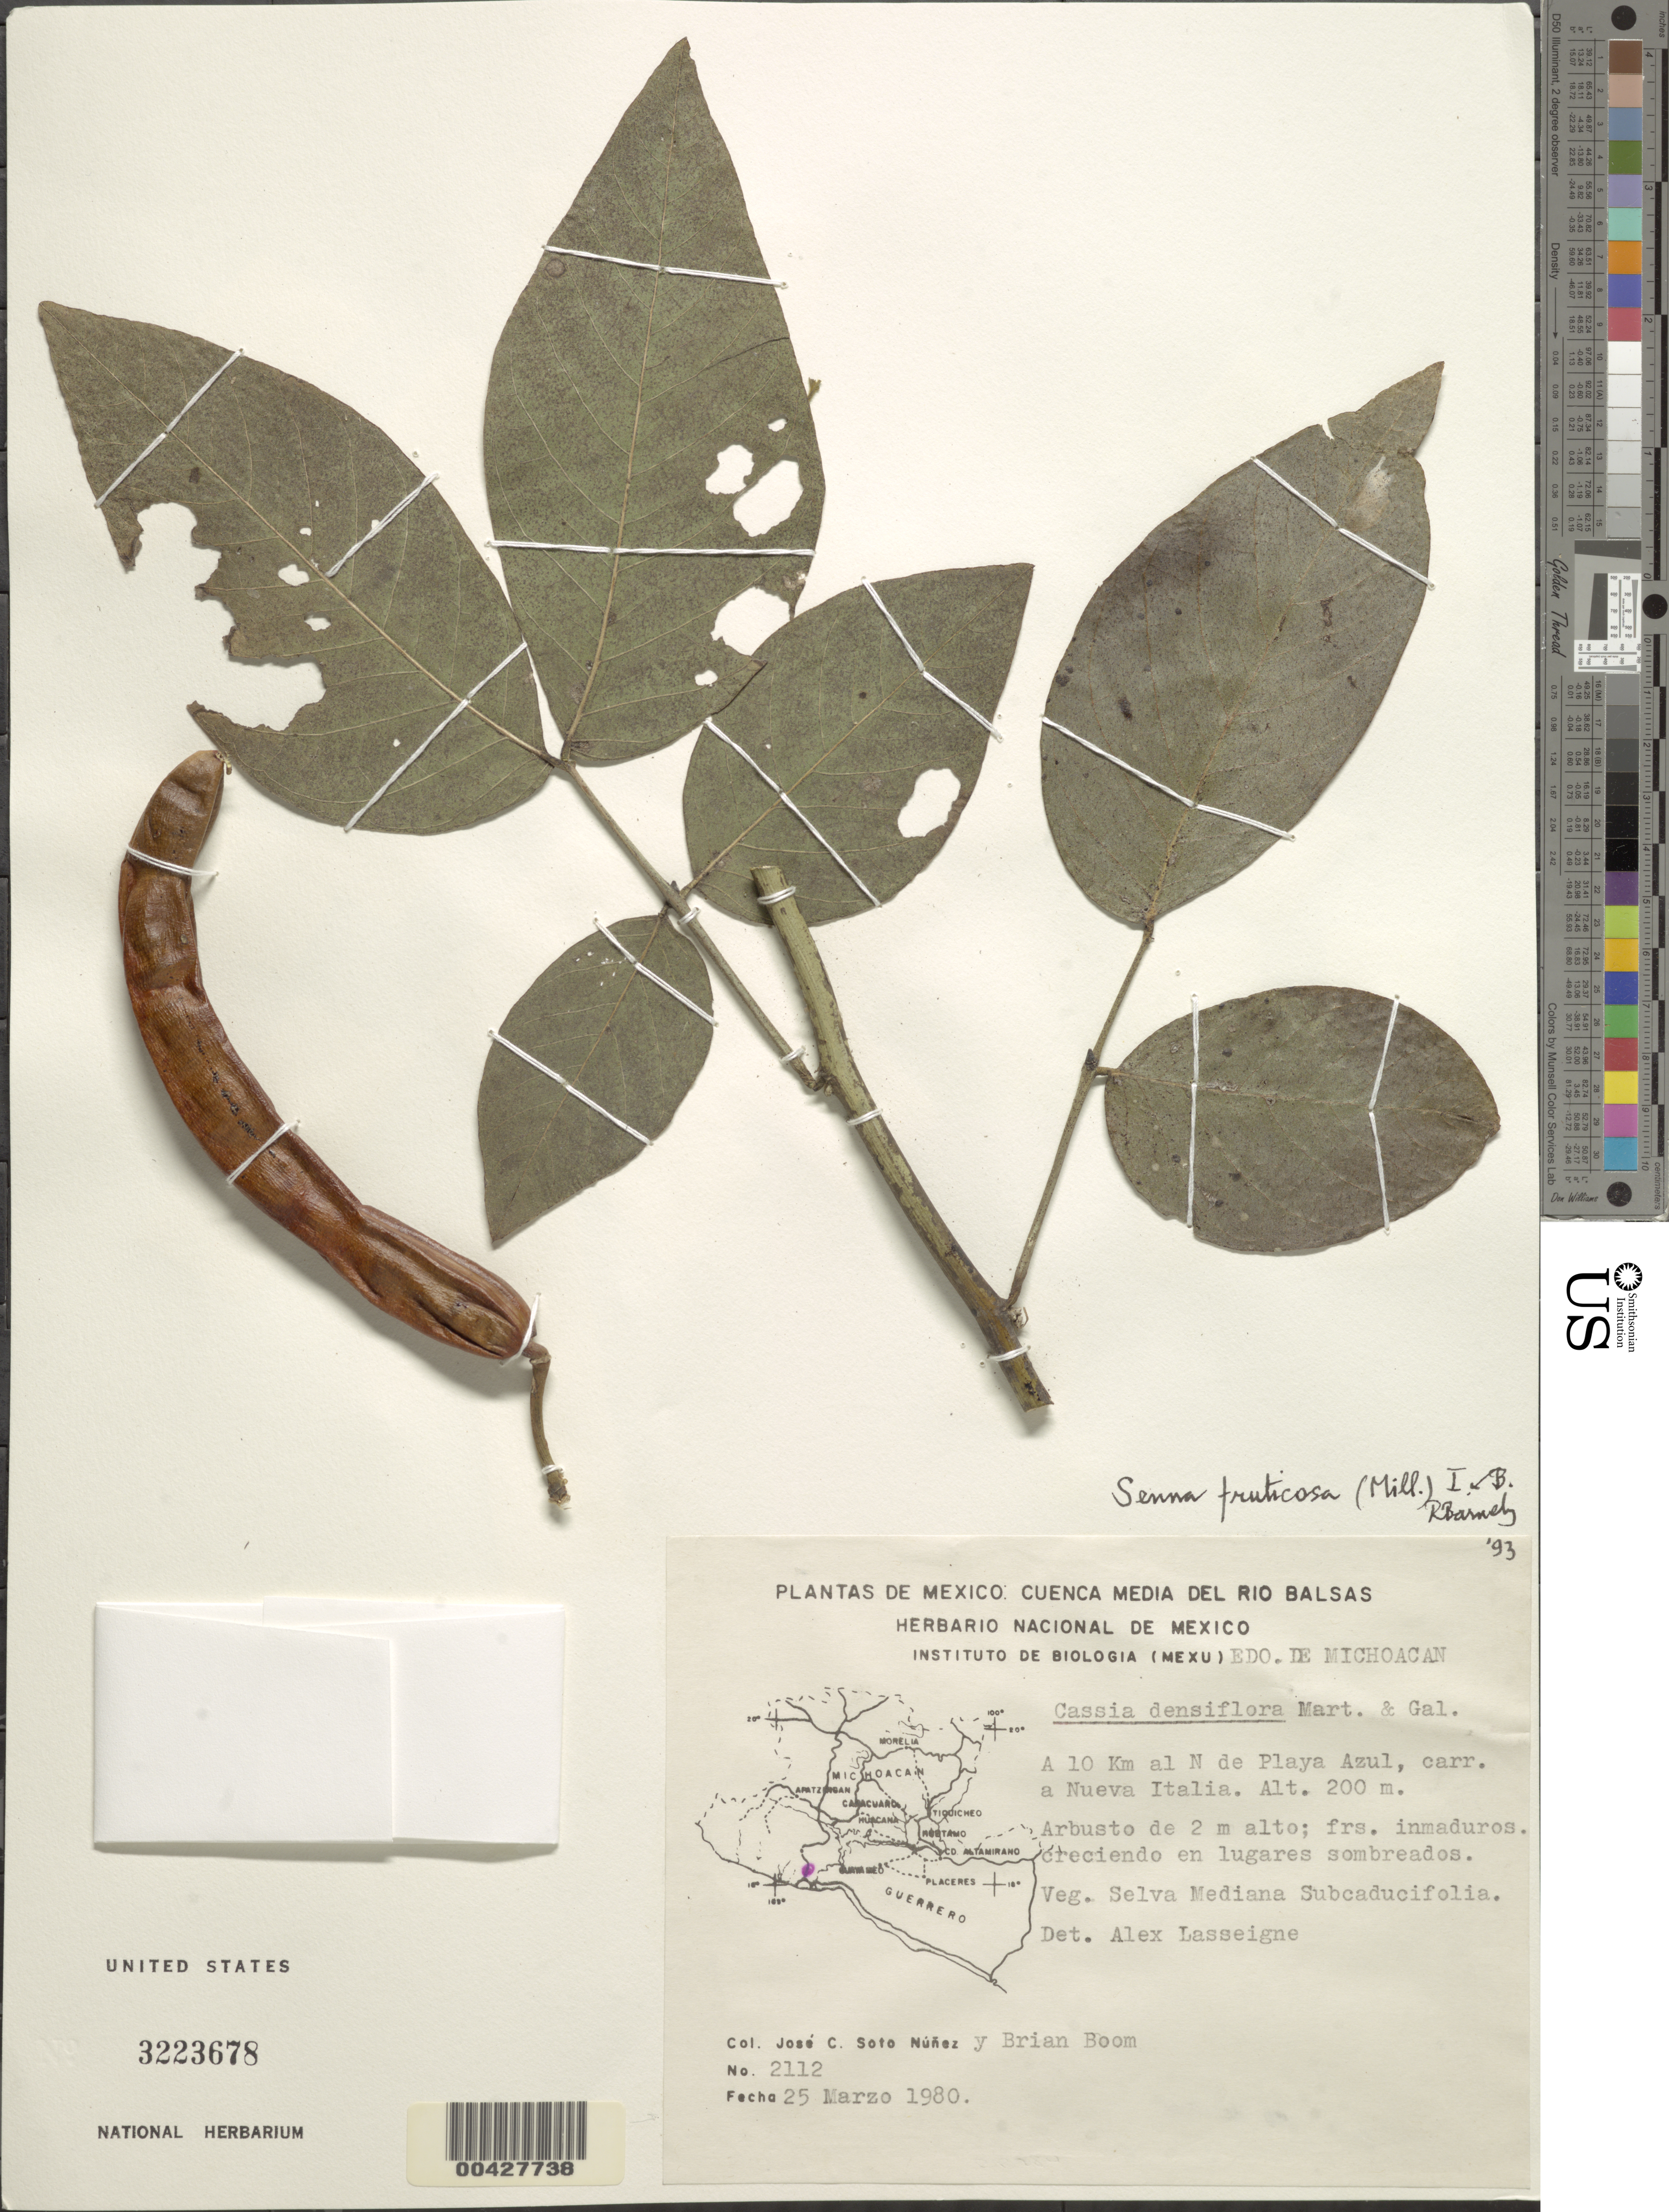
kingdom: Plantae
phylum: Tracheophyta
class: Magnoliopsida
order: Fabales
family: Fabaceae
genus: Senna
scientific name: Senna fruticosa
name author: (Benth.) H.S. Irwin & Barneby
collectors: J. C. Soto Núñez & B. M. Boom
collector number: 2112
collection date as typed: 25 Mar 1980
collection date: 1980-03-25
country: Mexico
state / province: Michoacán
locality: N of Playa Azul, nueva italia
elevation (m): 200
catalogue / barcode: US 3223678